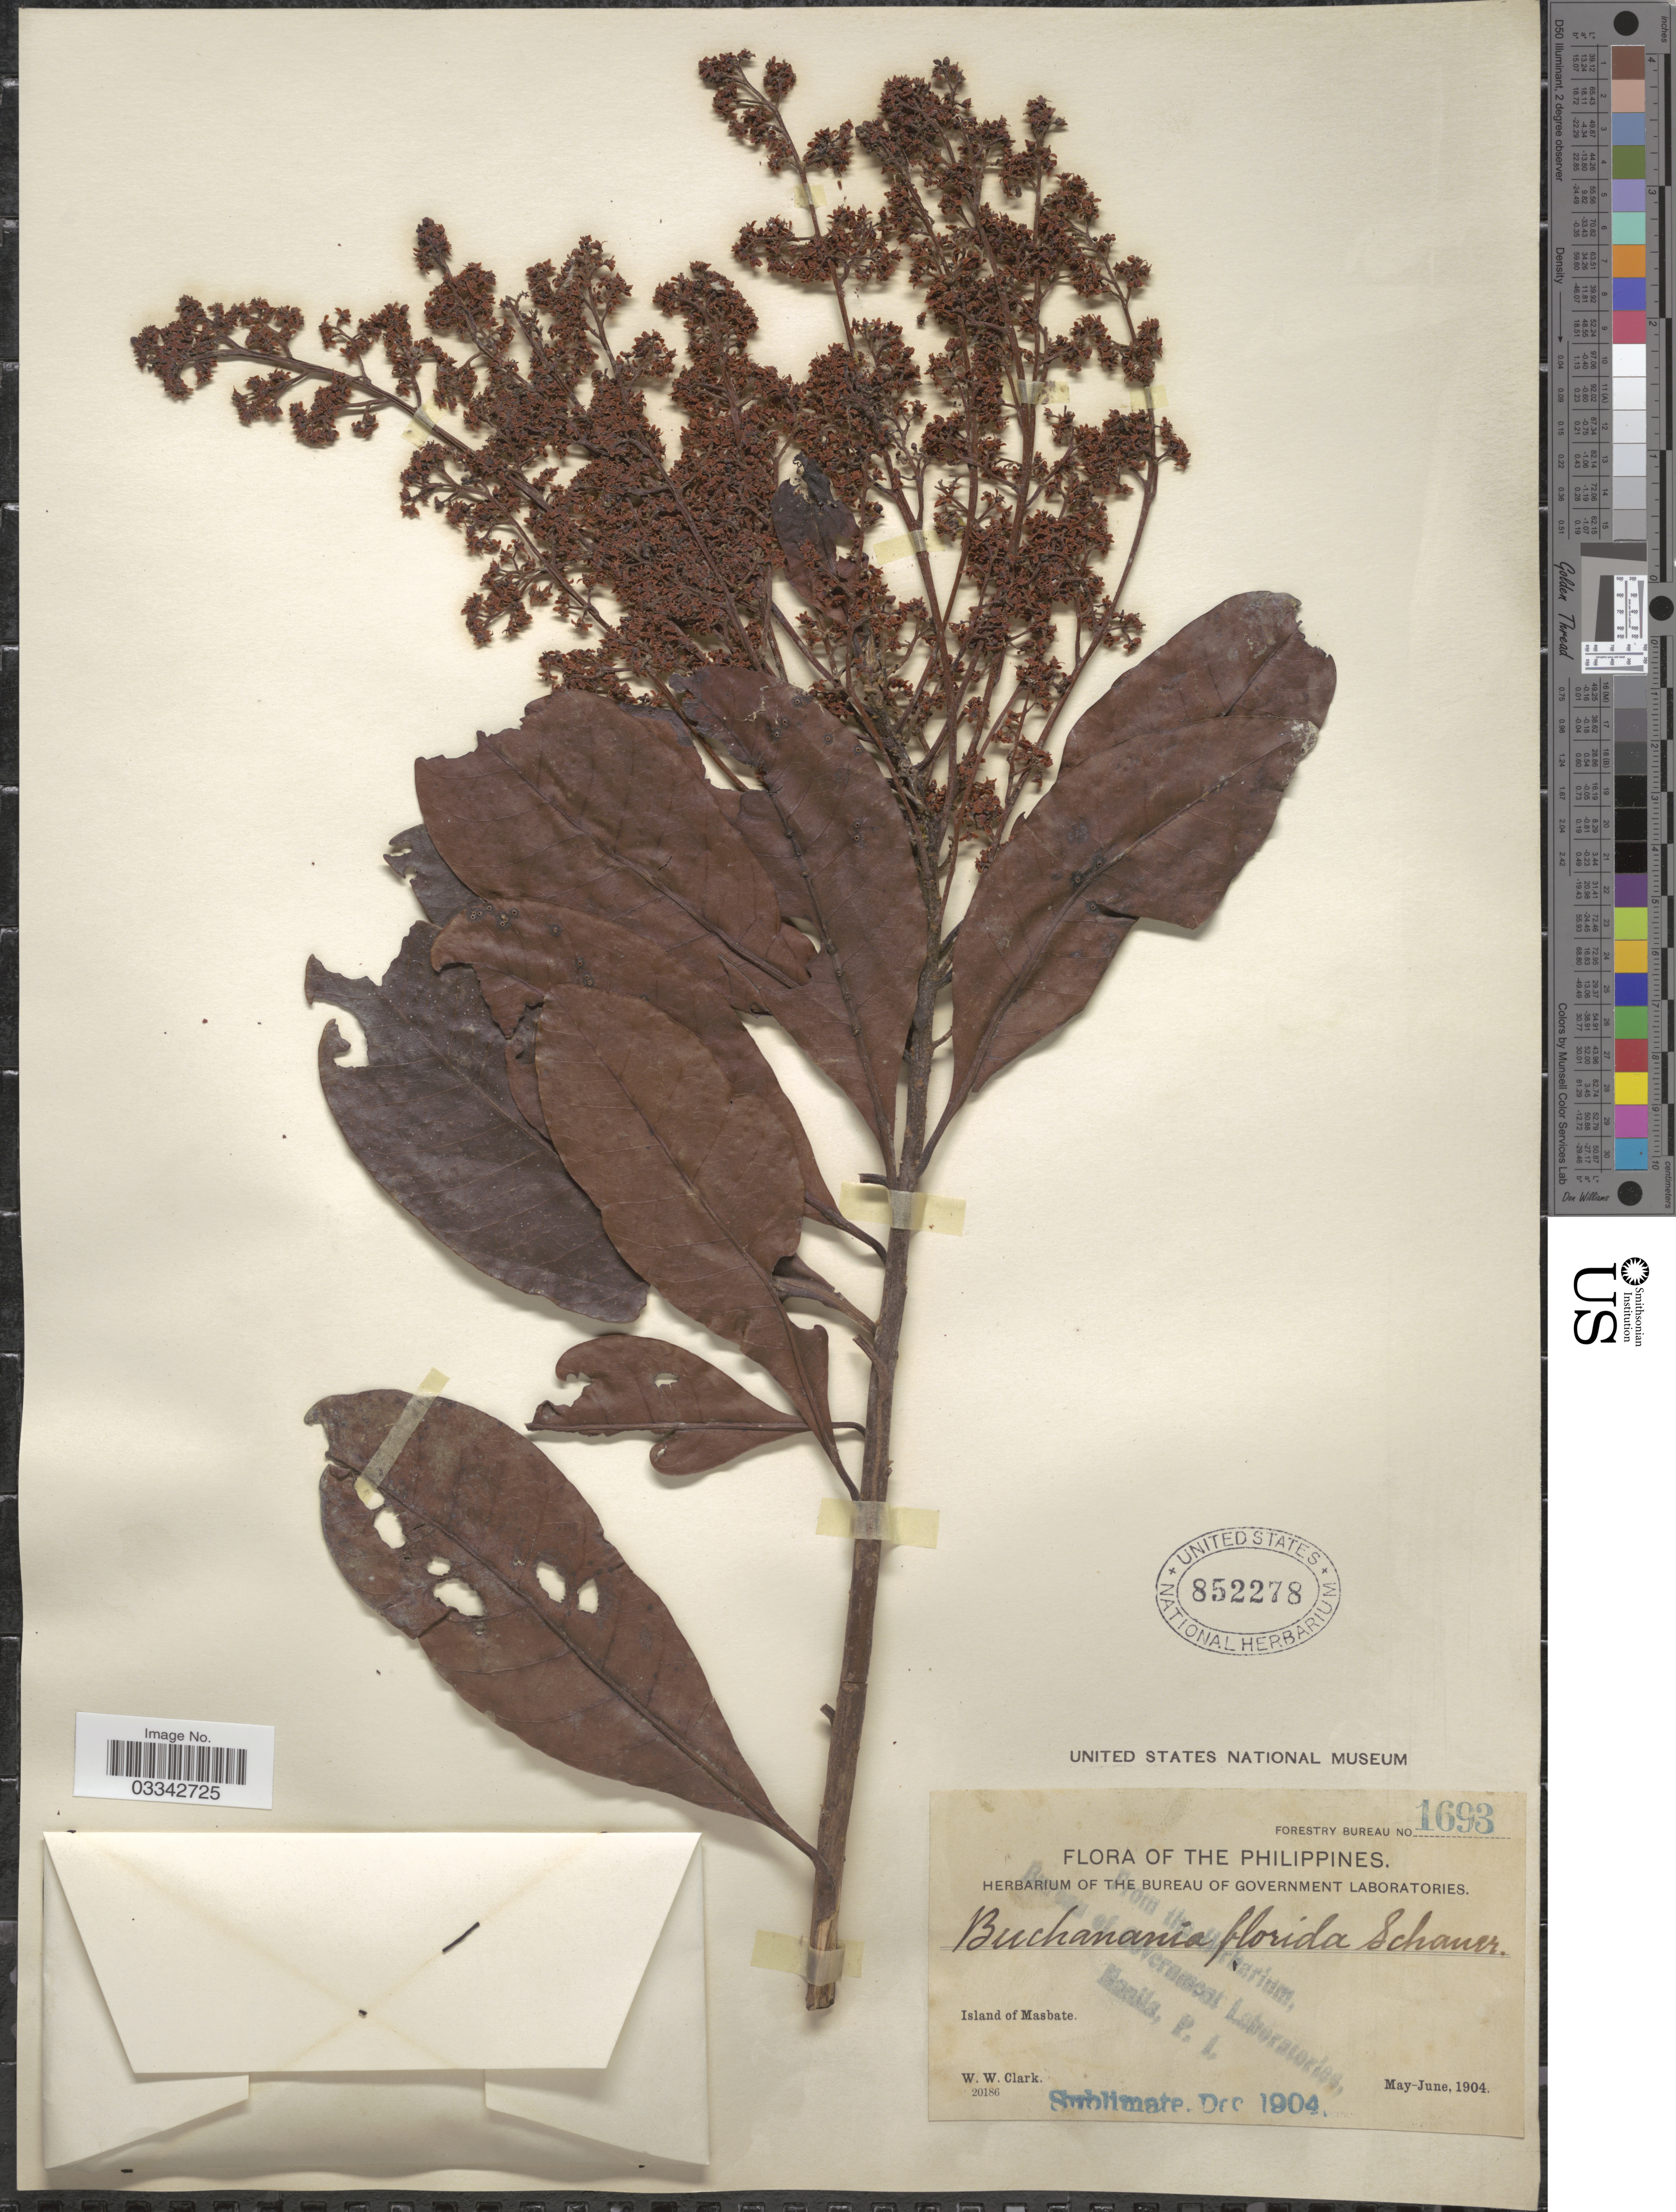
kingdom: Plantae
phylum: Tracheophyta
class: Magnoliopsida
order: Sapindales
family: Anacardiaceae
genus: Buchanania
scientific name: Buchanania arborescens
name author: (Blume) Blume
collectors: W. W. Clark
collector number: Forestry Bureau 1693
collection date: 1904-05/1904-06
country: Philippines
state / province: Bicol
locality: Island of Masbate.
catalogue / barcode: US 852278